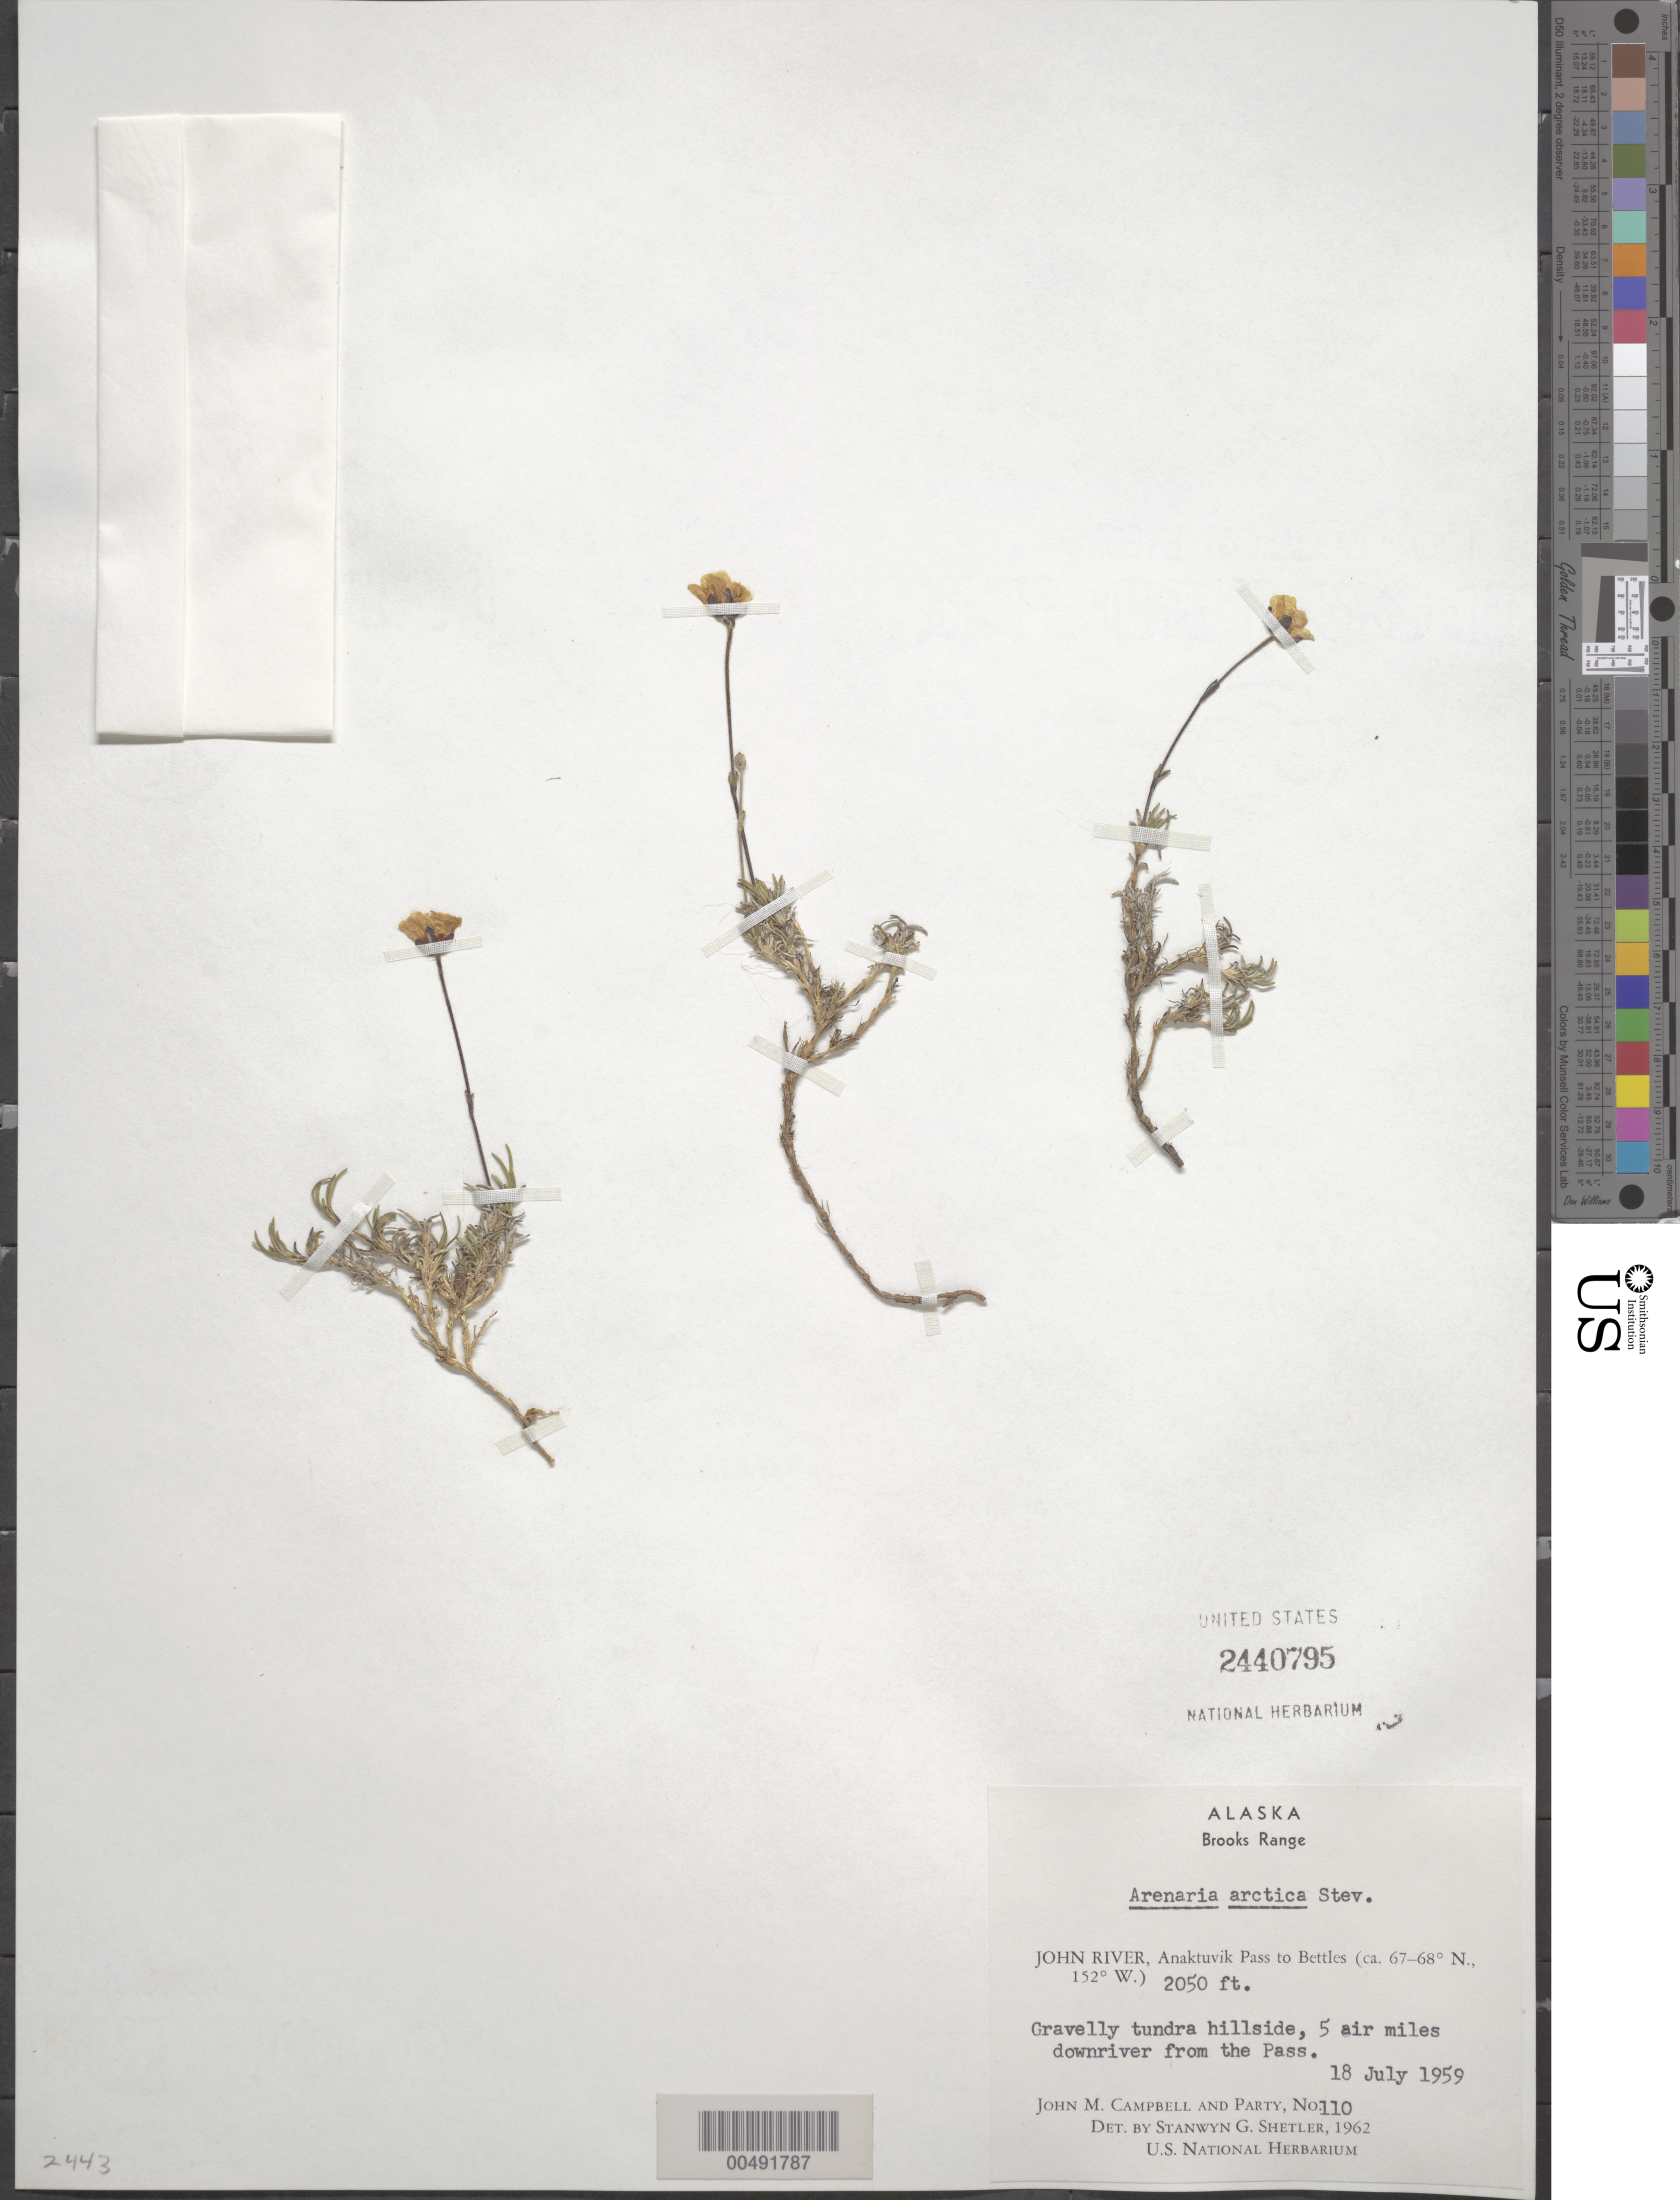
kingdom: Plantae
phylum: Tracheophyta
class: Magnoliopsida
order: Caryophyllales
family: Caryophyllaceae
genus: Cherleria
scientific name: Cherleria arctica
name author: (Steven ex Ser.) A.J. Moore & Dillenb.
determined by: Strong, M. T., (US), Smithsonian Institution - National Museum of Natural History (UNITED STATES)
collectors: J. M. Campbell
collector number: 110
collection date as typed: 18 Jul 1959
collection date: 1959-07-18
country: United States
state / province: Alaska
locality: Brooks Range, John River, 5 mi. downriver from Anatuvuk Pass to Bettles (lat/long recorded as: lat=::: long=152:0:0:W)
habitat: gravelly tundra hillside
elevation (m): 625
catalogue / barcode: US 2440795